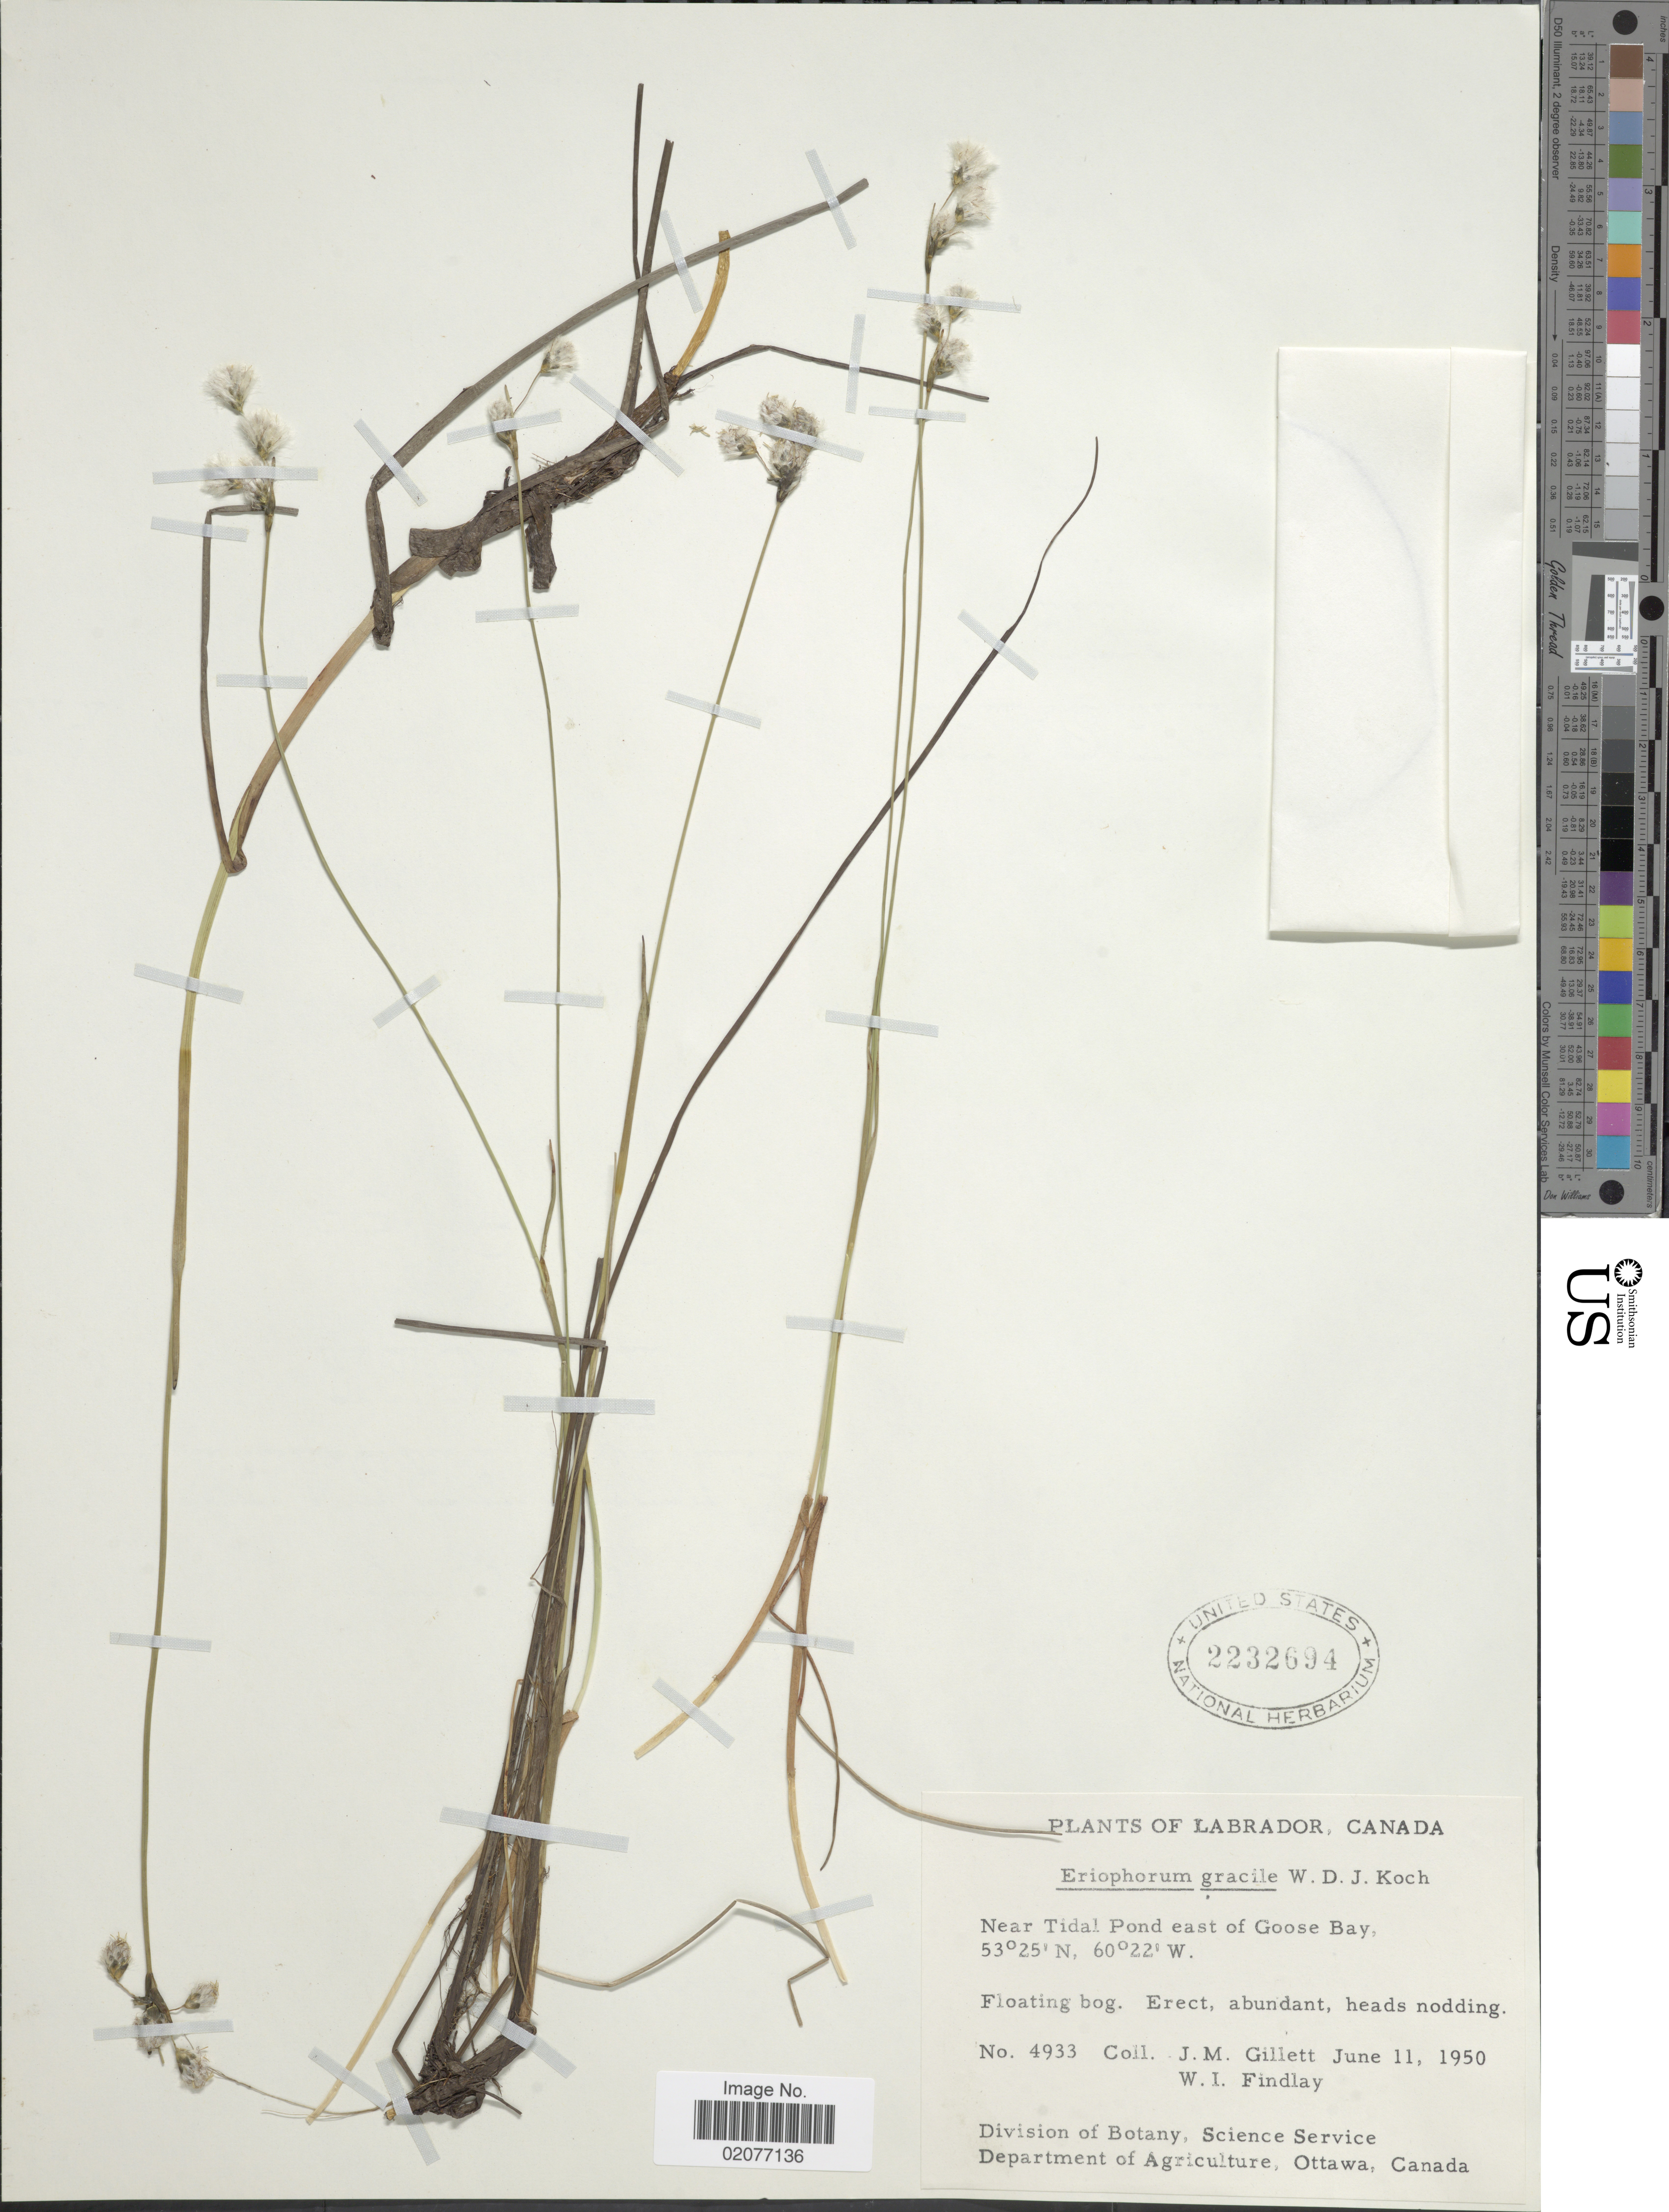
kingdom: Plantae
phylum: Tracheophyta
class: Liliopsida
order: Poales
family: Cyperaceae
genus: Eriophorum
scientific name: Eriophorum gracile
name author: W.D.J. Koch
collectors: J. M. Gillett & W. Findlay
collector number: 4933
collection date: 1950-10-11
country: Canada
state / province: Newfoundland and Labrador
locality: Labrador, Canada.Near Tidal Pond east of Goose Bay. Floating bog.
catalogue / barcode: US 2232694